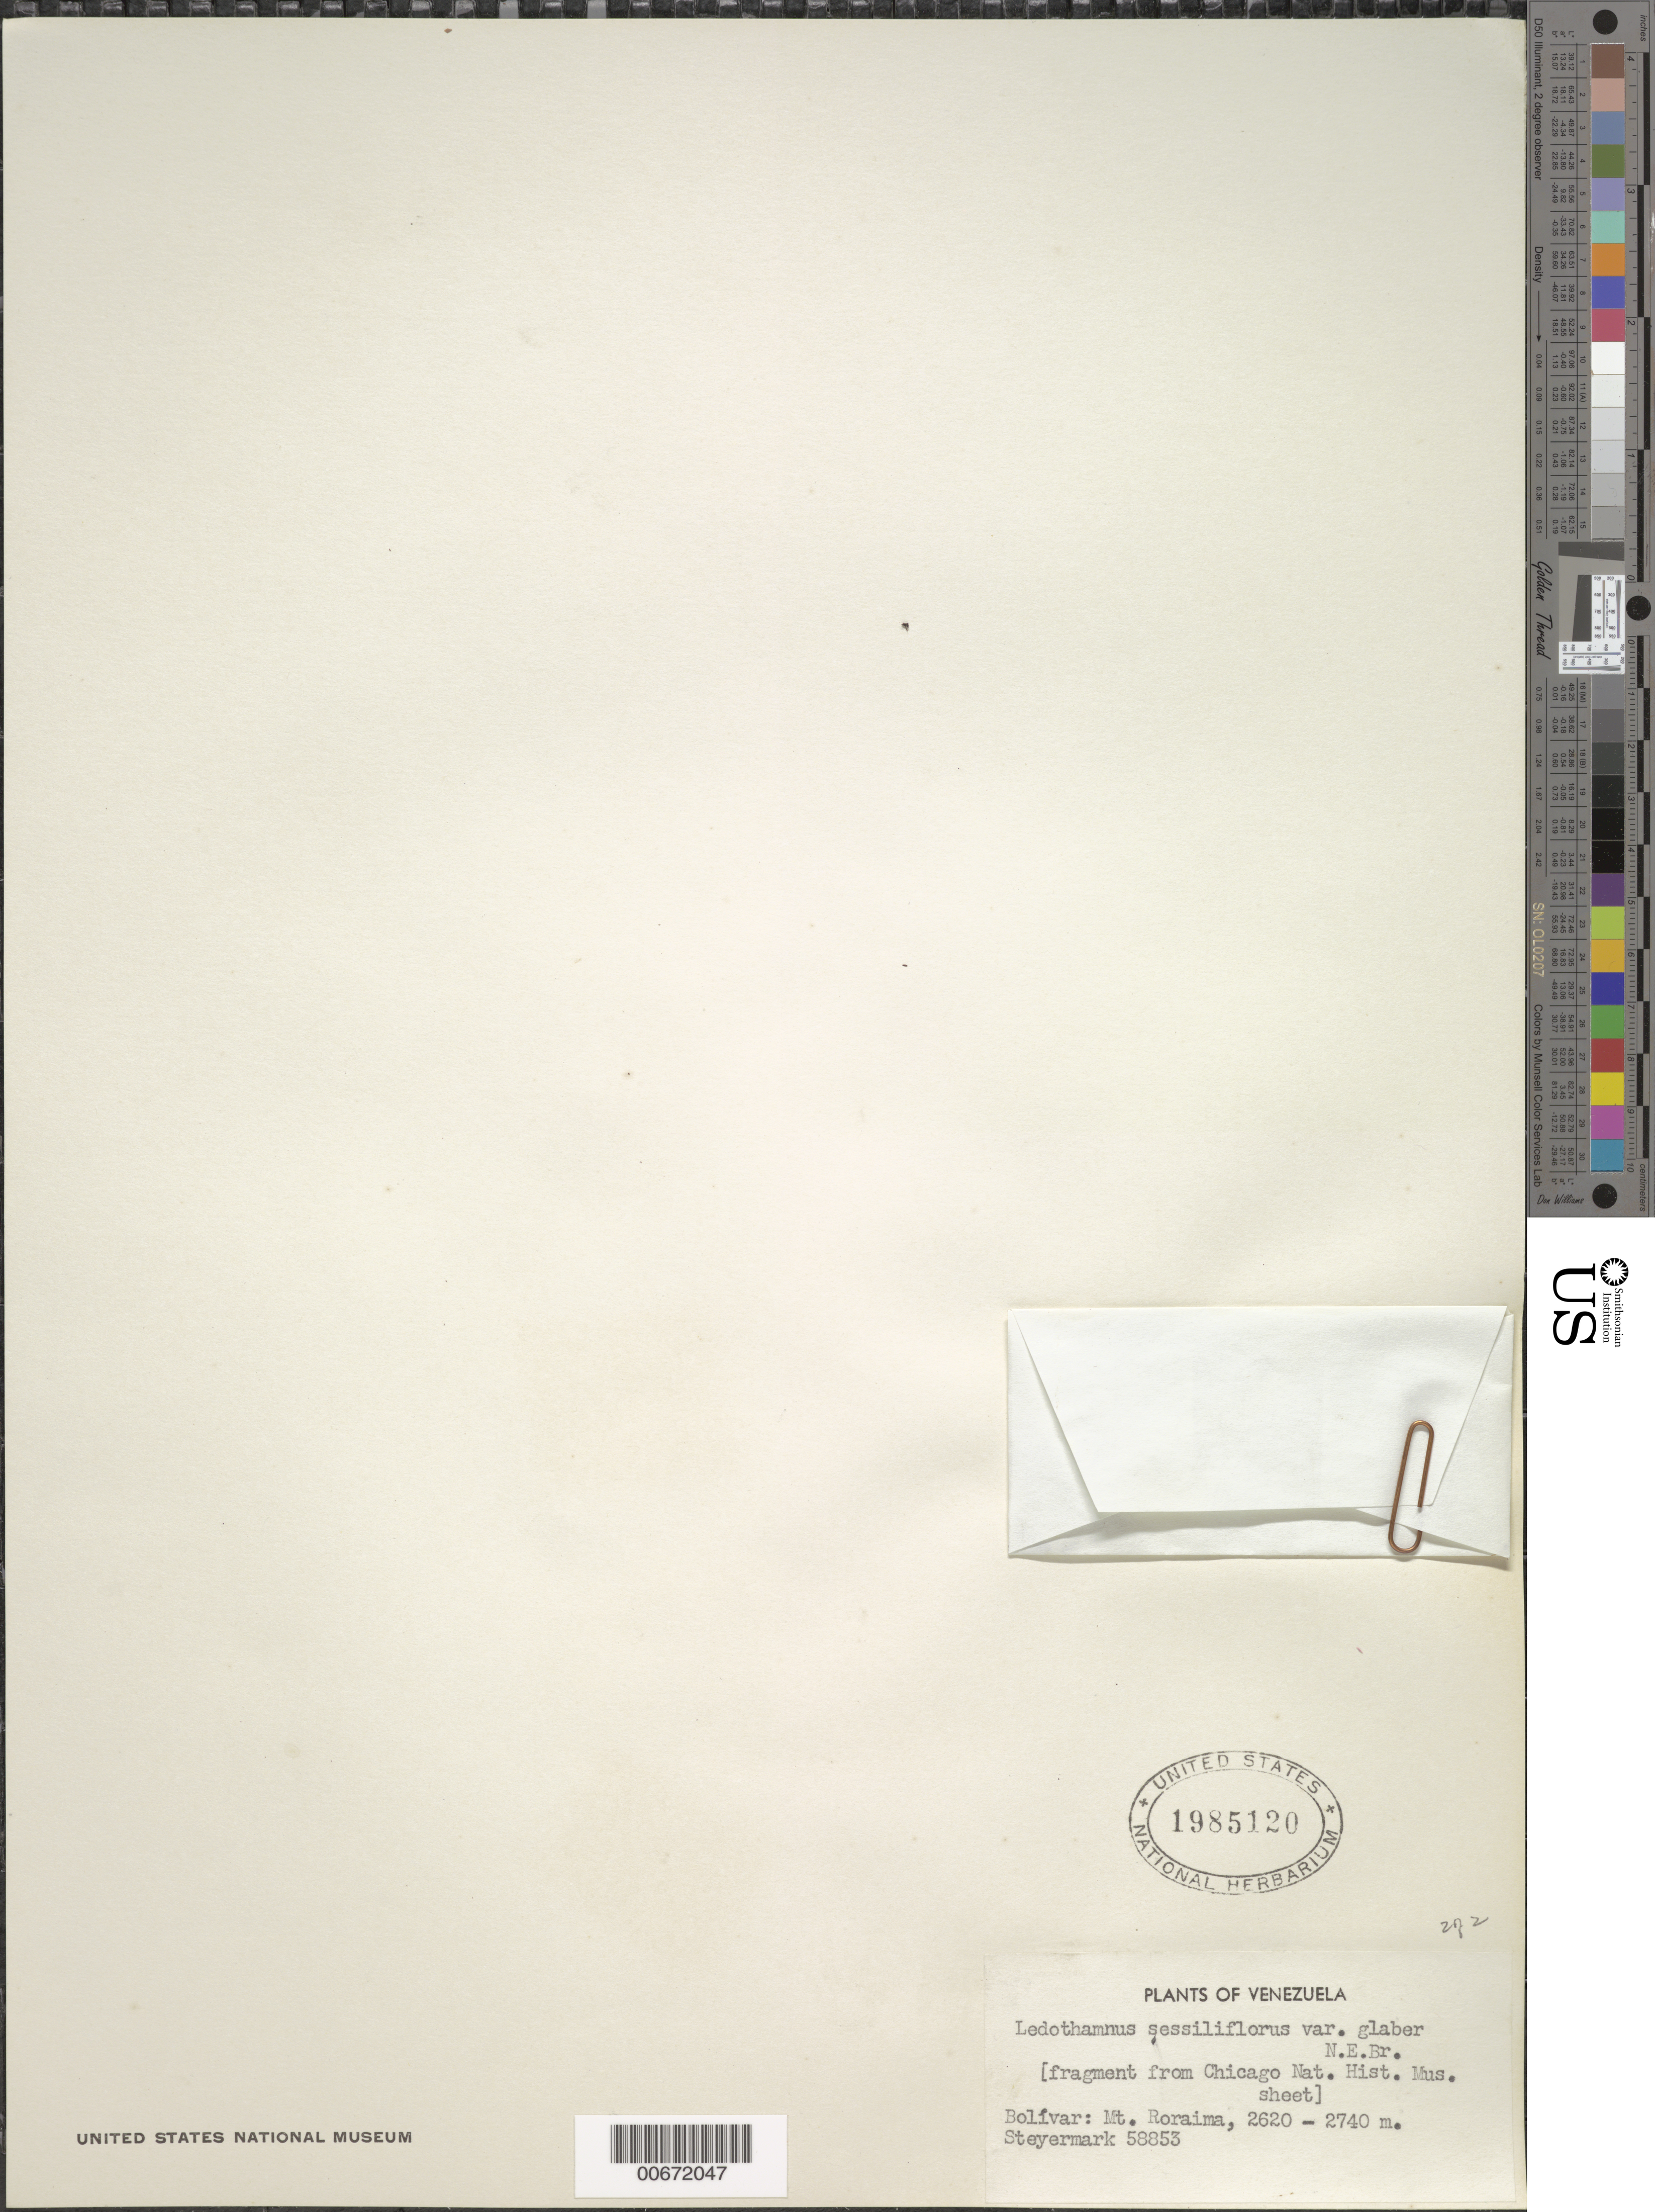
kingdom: Plantae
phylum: Tracheophyta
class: Magnoliopsida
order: Ericales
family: Ericaceae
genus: Ledothamnus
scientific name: Ledothamnus sessiliflorus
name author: N.E. Br.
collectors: Steyermark, --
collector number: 58853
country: Venezuela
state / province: Bolivar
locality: Mt. Roraima.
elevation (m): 2620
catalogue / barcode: US 1985120